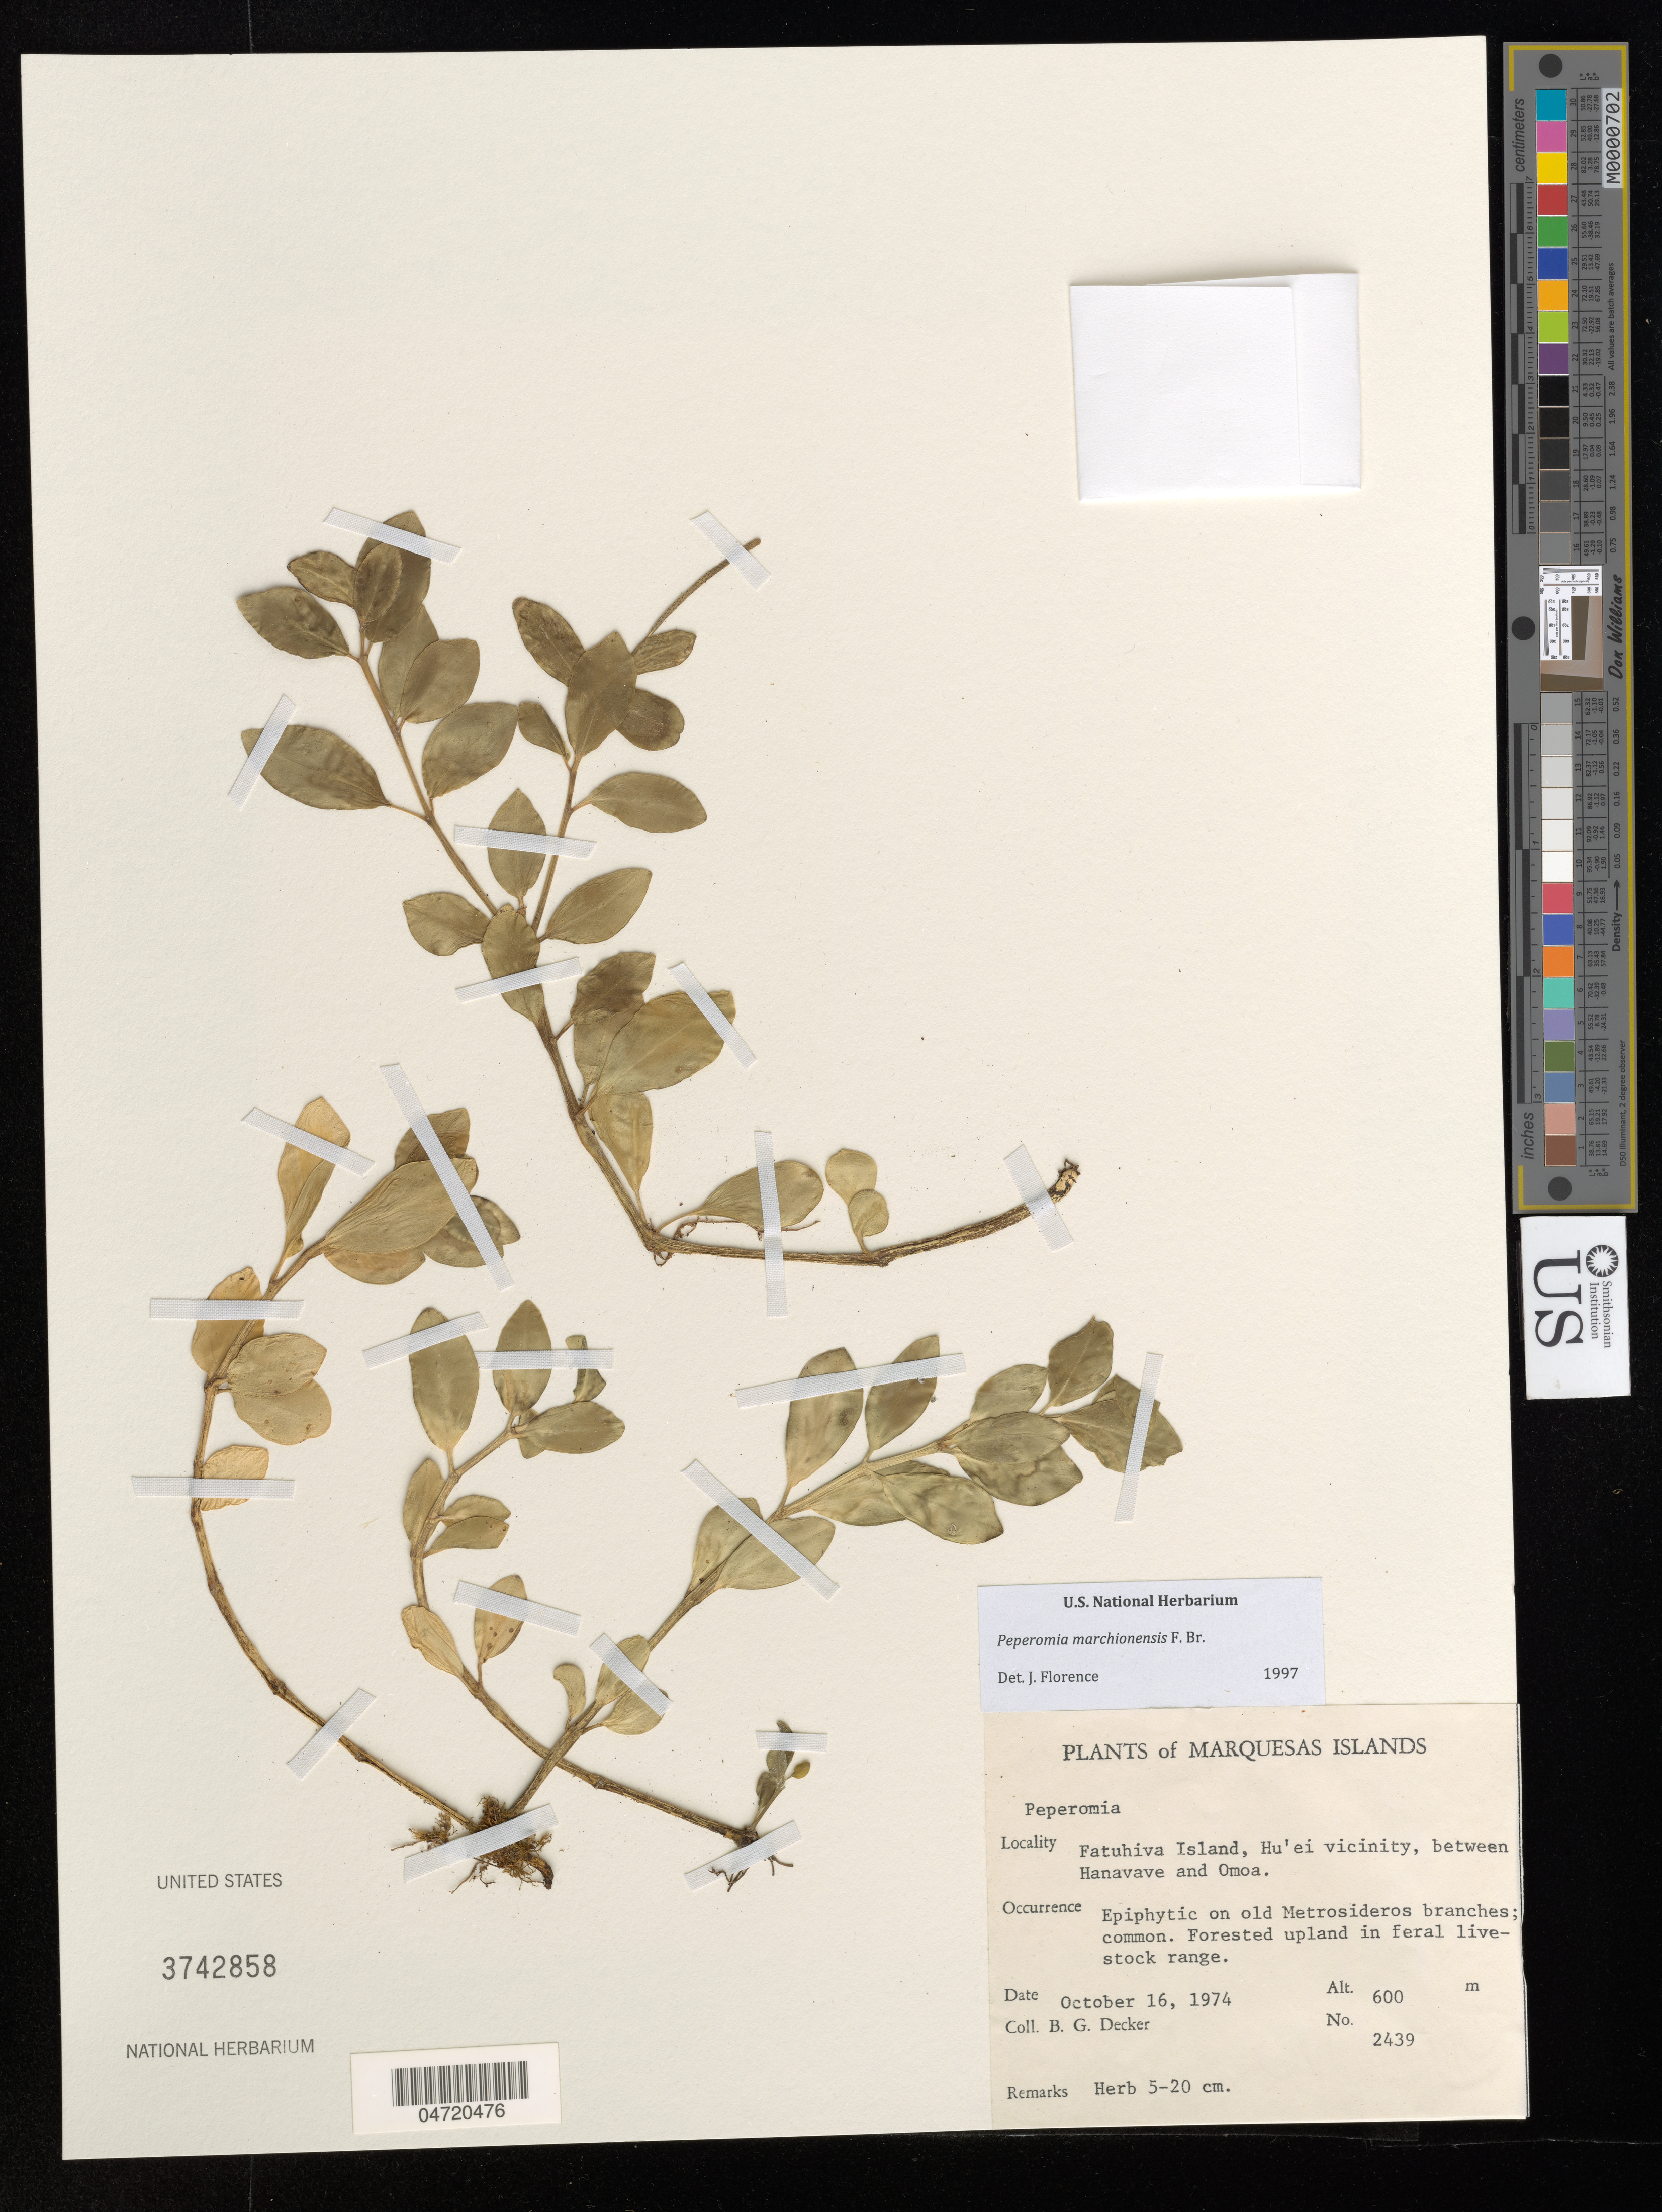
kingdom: Plantae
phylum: Tracheophyta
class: Magnoliopsida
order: Piperales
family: Piperaceae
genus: Peperomia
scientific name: Peperomia marchionensis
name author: F. Br.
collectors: B. Decker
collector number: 2439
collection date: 1974-10-16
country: French Polynesia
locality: Marquesas Islands. Fatuhiva Island, Hu'ei vicinity, between Hanavave and Omoa.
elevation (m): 600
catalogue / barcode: US 3742858